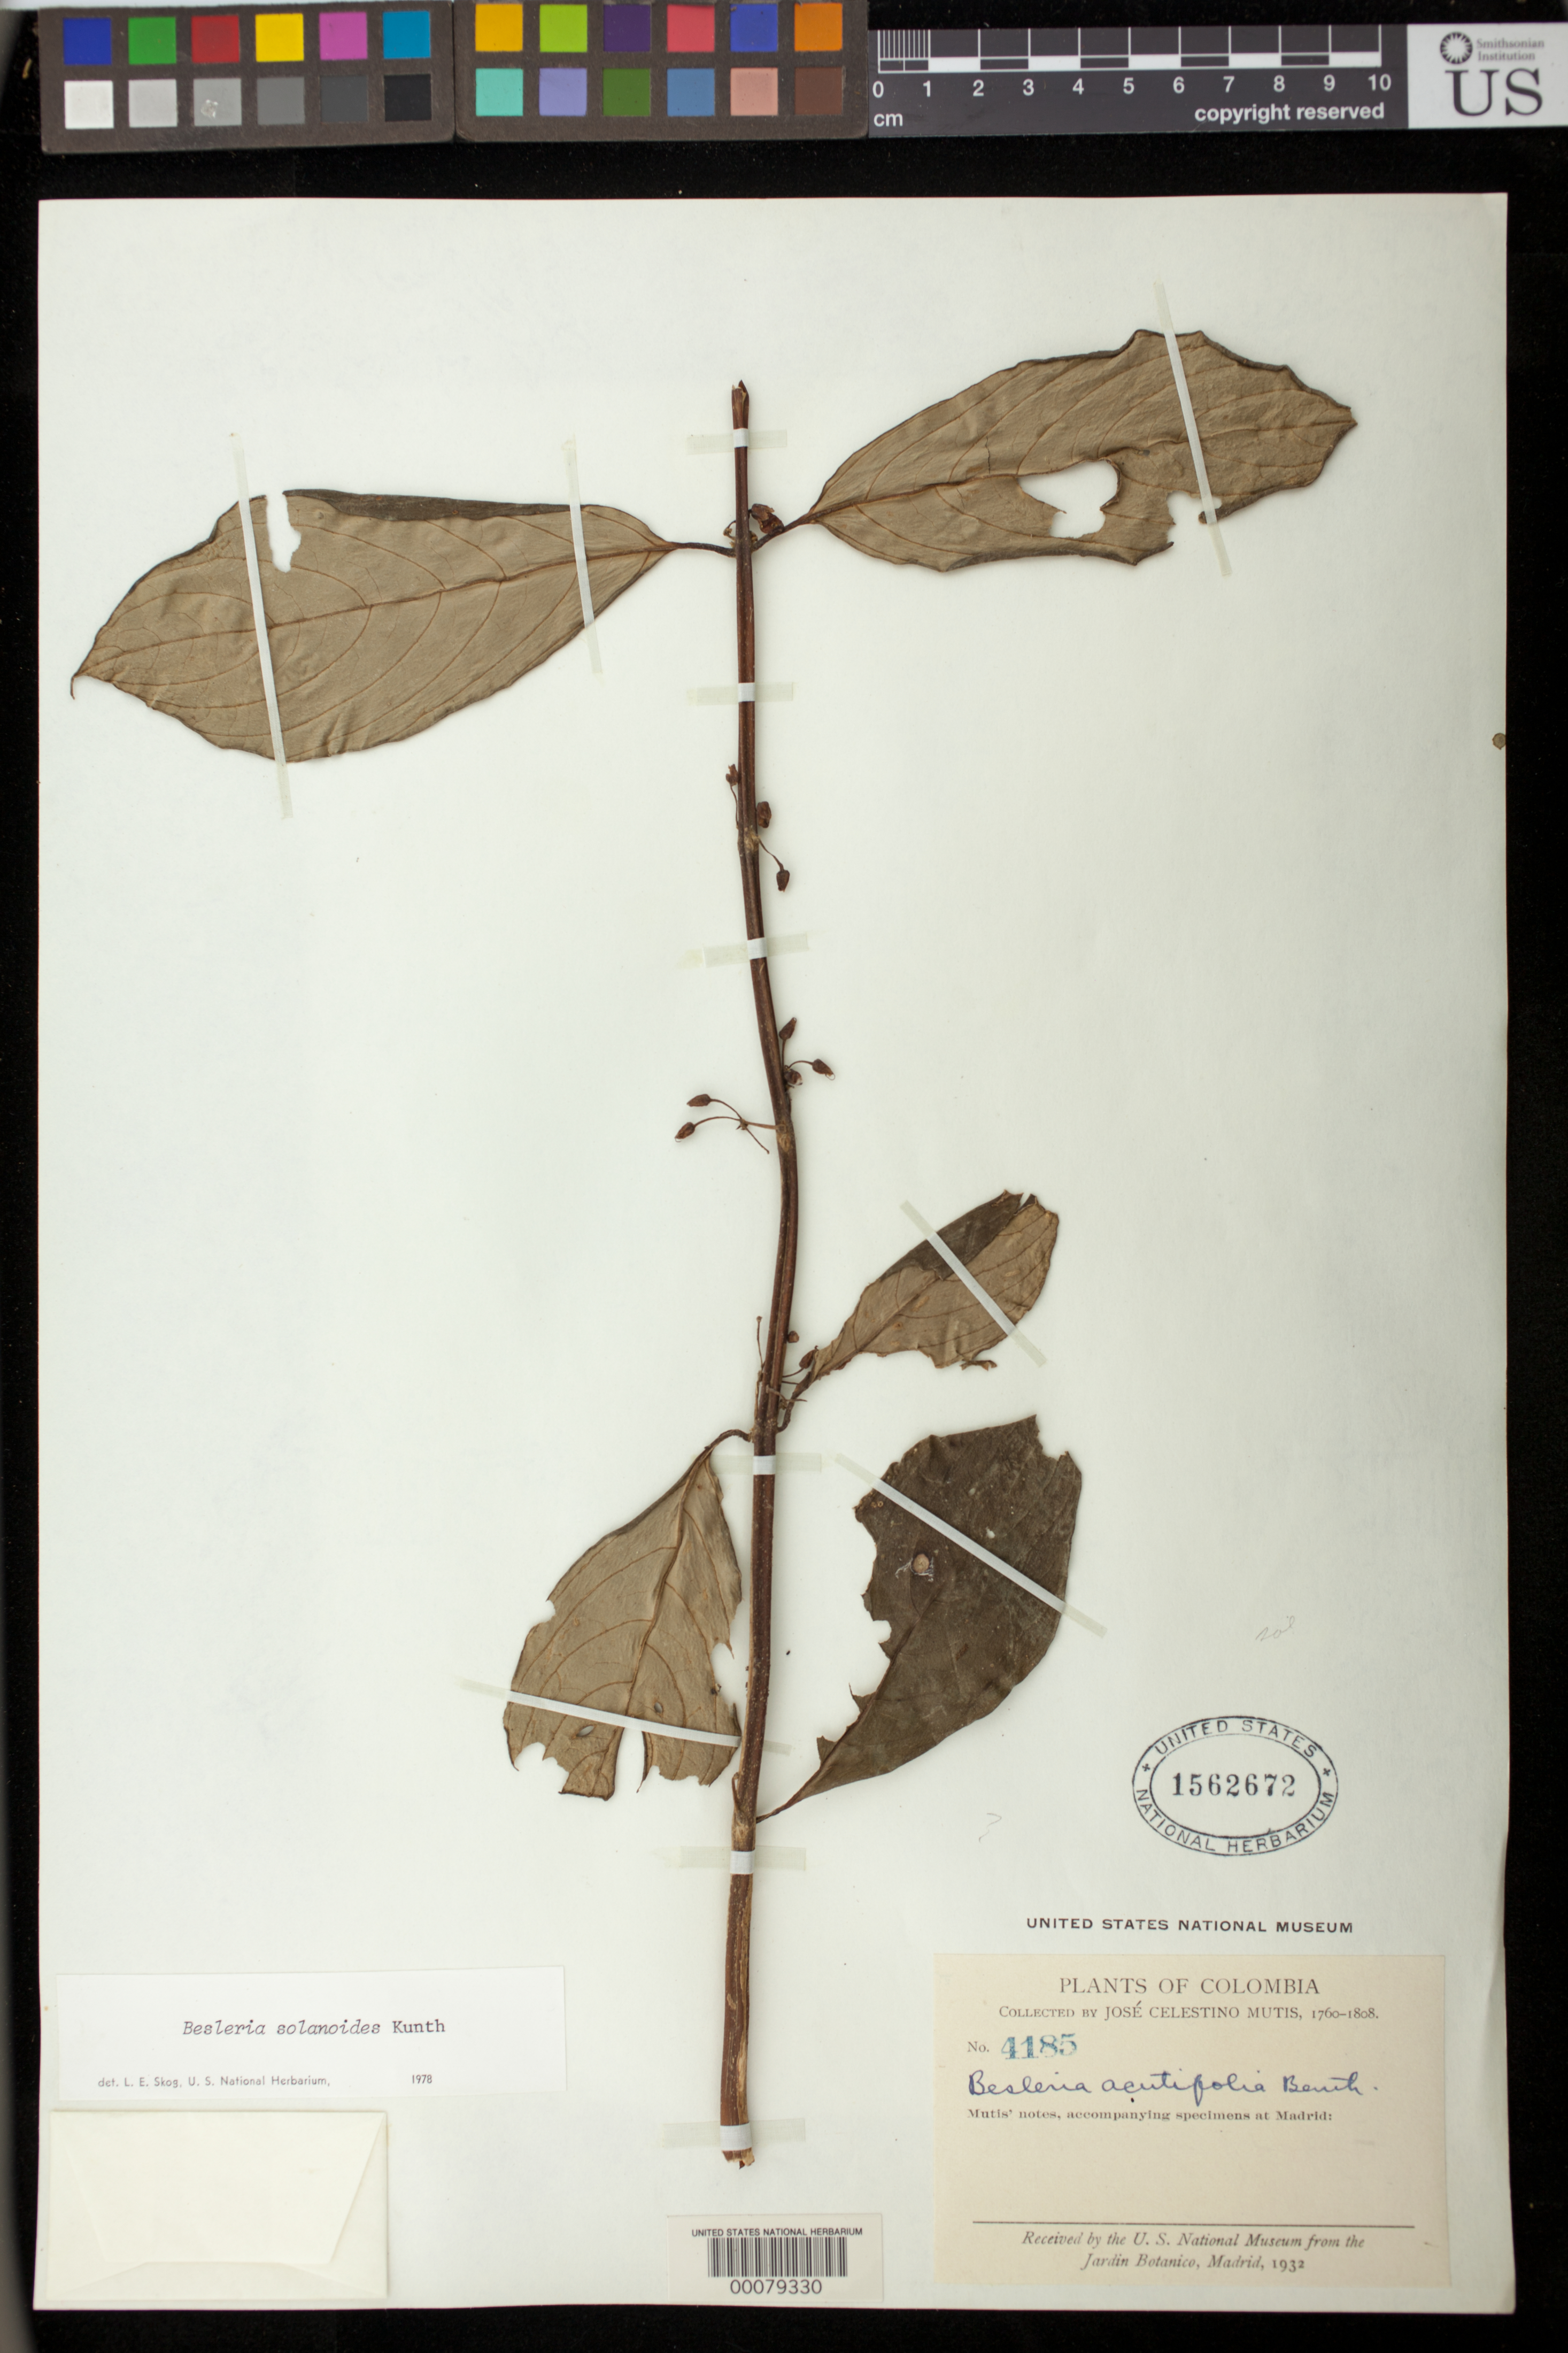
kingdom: Plantae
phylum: Tracheophyta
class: Magnoliopsida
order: Lamiales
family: Gesneriaceae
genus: Besleria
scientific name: Besleria solanoides var. solanoides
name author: Kunth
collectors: J. C. B. Mutis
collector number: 4185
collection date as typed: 1760-1808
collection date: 1760/1808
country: Colombia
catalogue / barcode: US 1562672